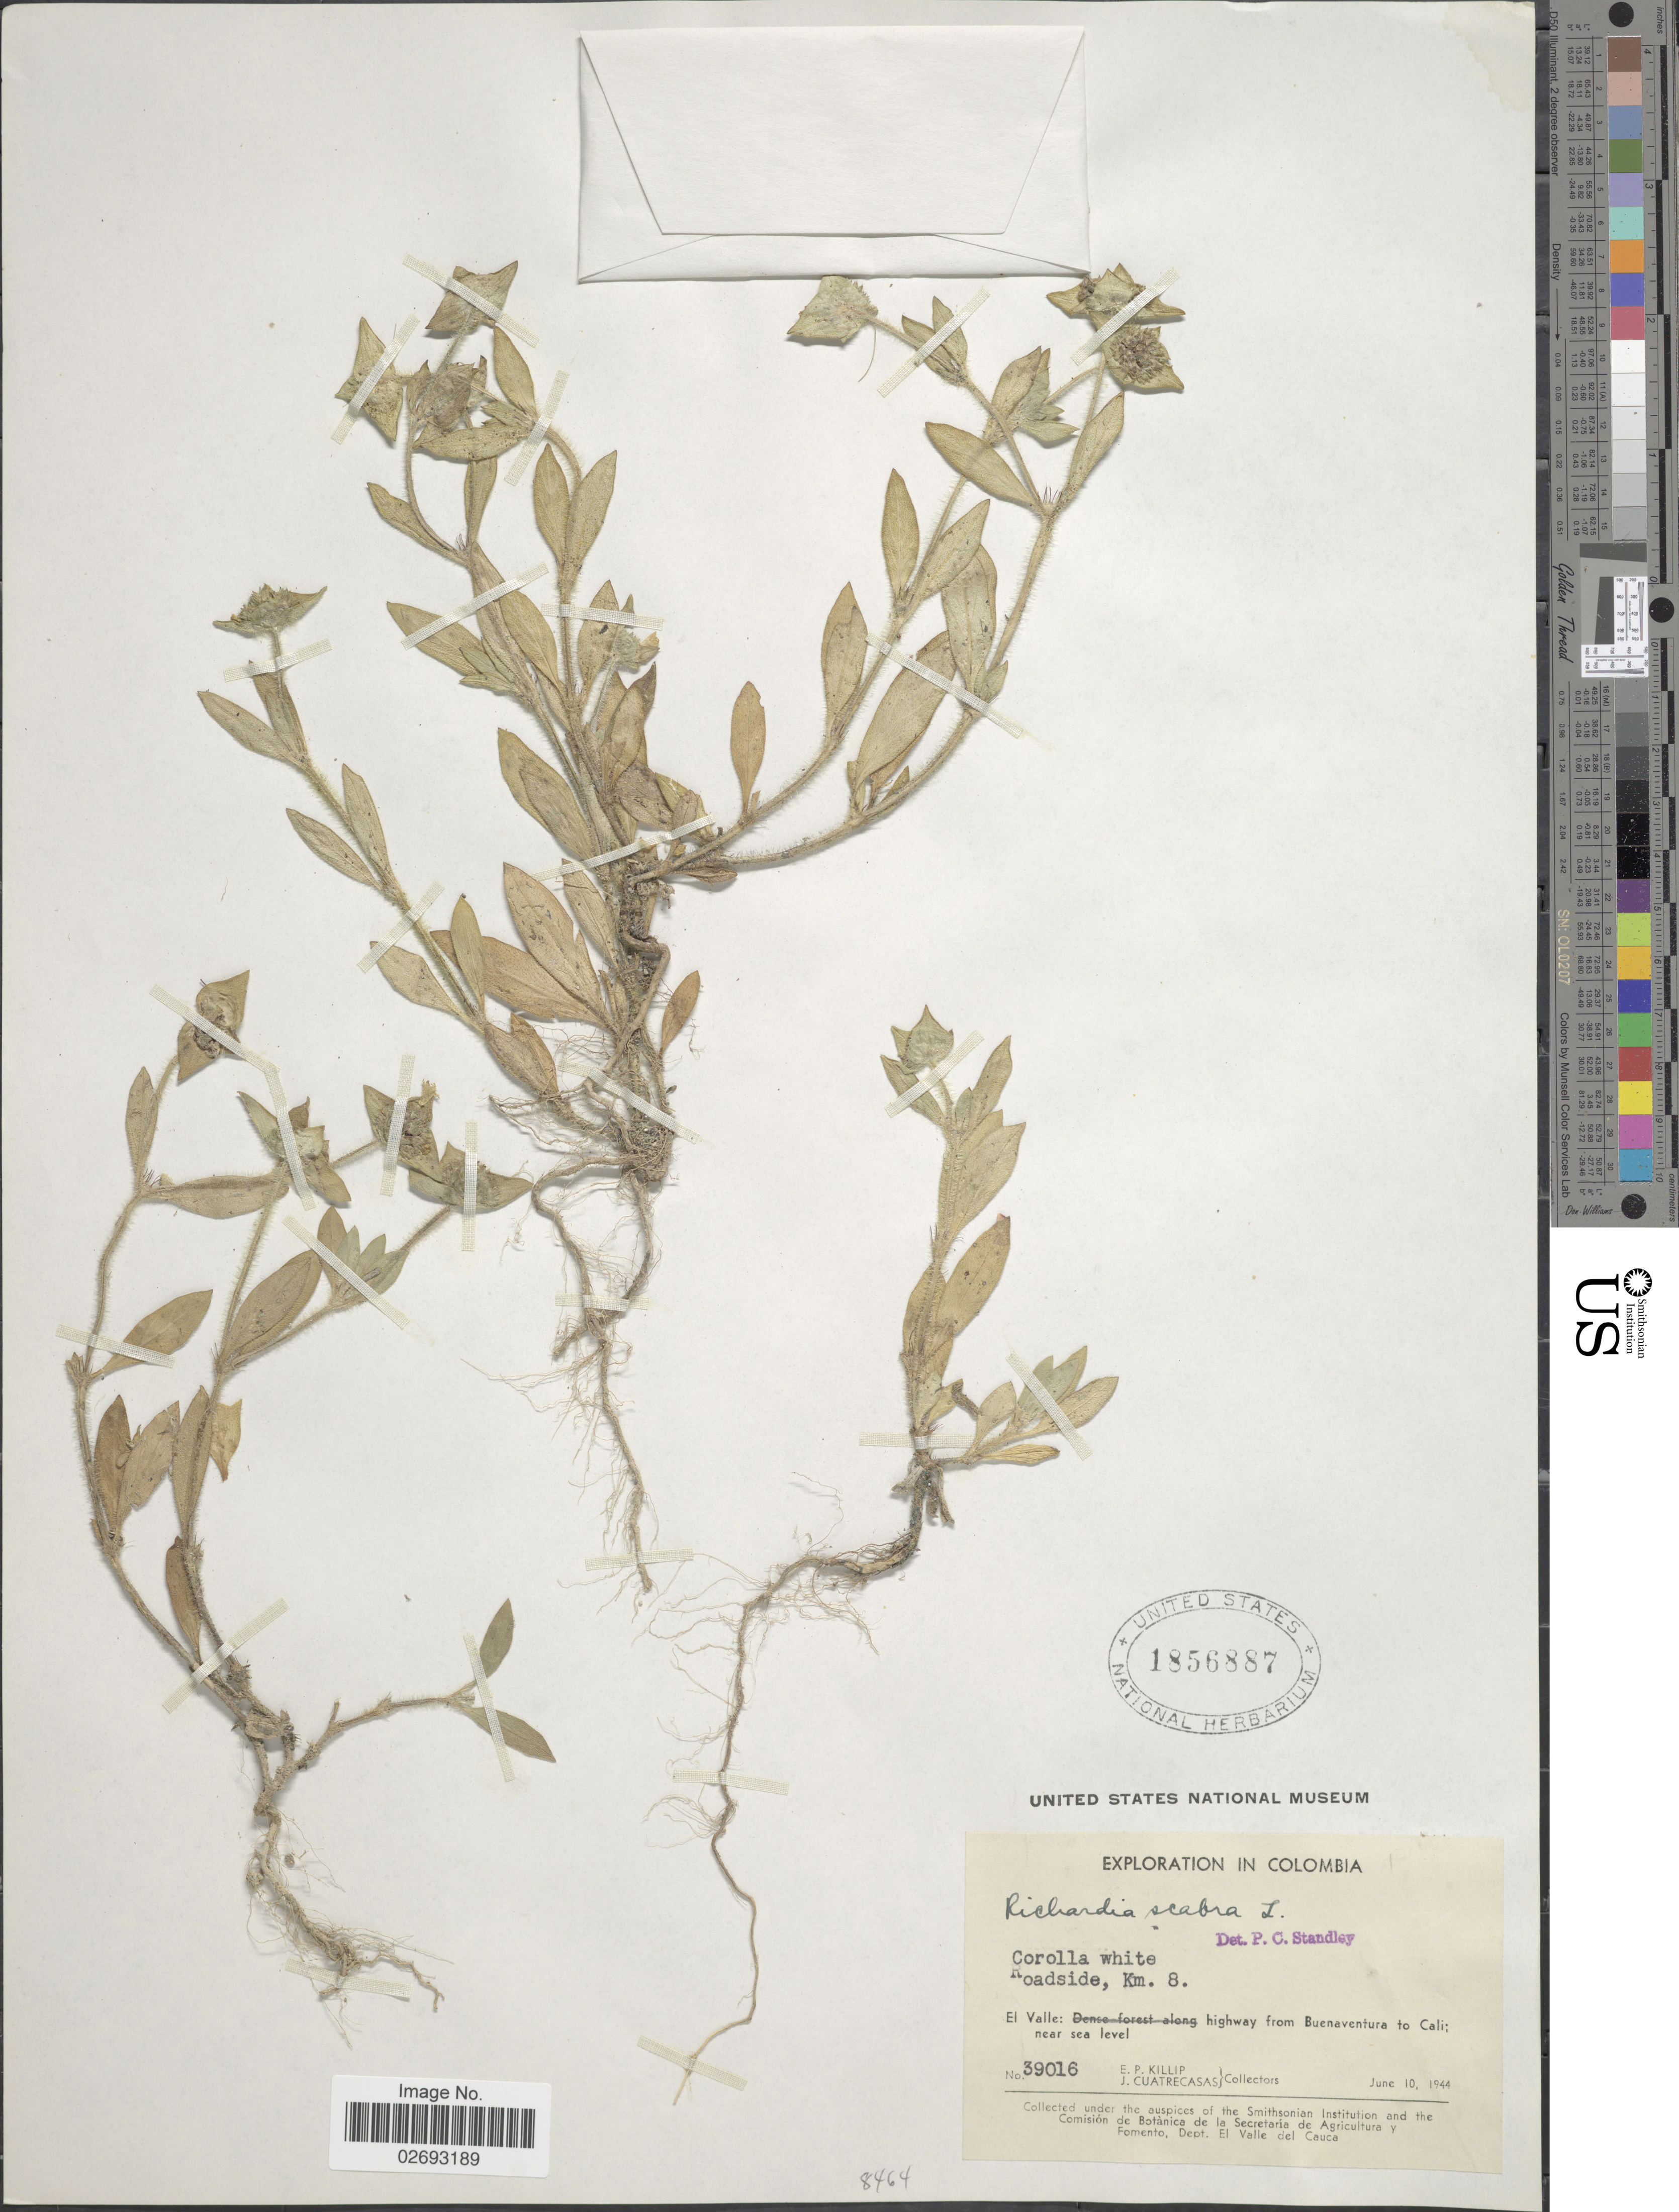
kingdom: Plantae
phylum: Tracheophyta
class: Magnoliopsida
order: Gentianales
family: Rubiaceae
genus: Richardia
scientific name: Richardia scabra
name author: L.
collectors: E. P. Killip & J. Cuatrecasas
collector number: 39016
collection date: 1944-06-10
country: Colombia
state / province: Valle del Cauca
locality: Roadside, Km. 8. El Valle: highway from Buenaventura to Cali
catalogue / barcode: US 1856887